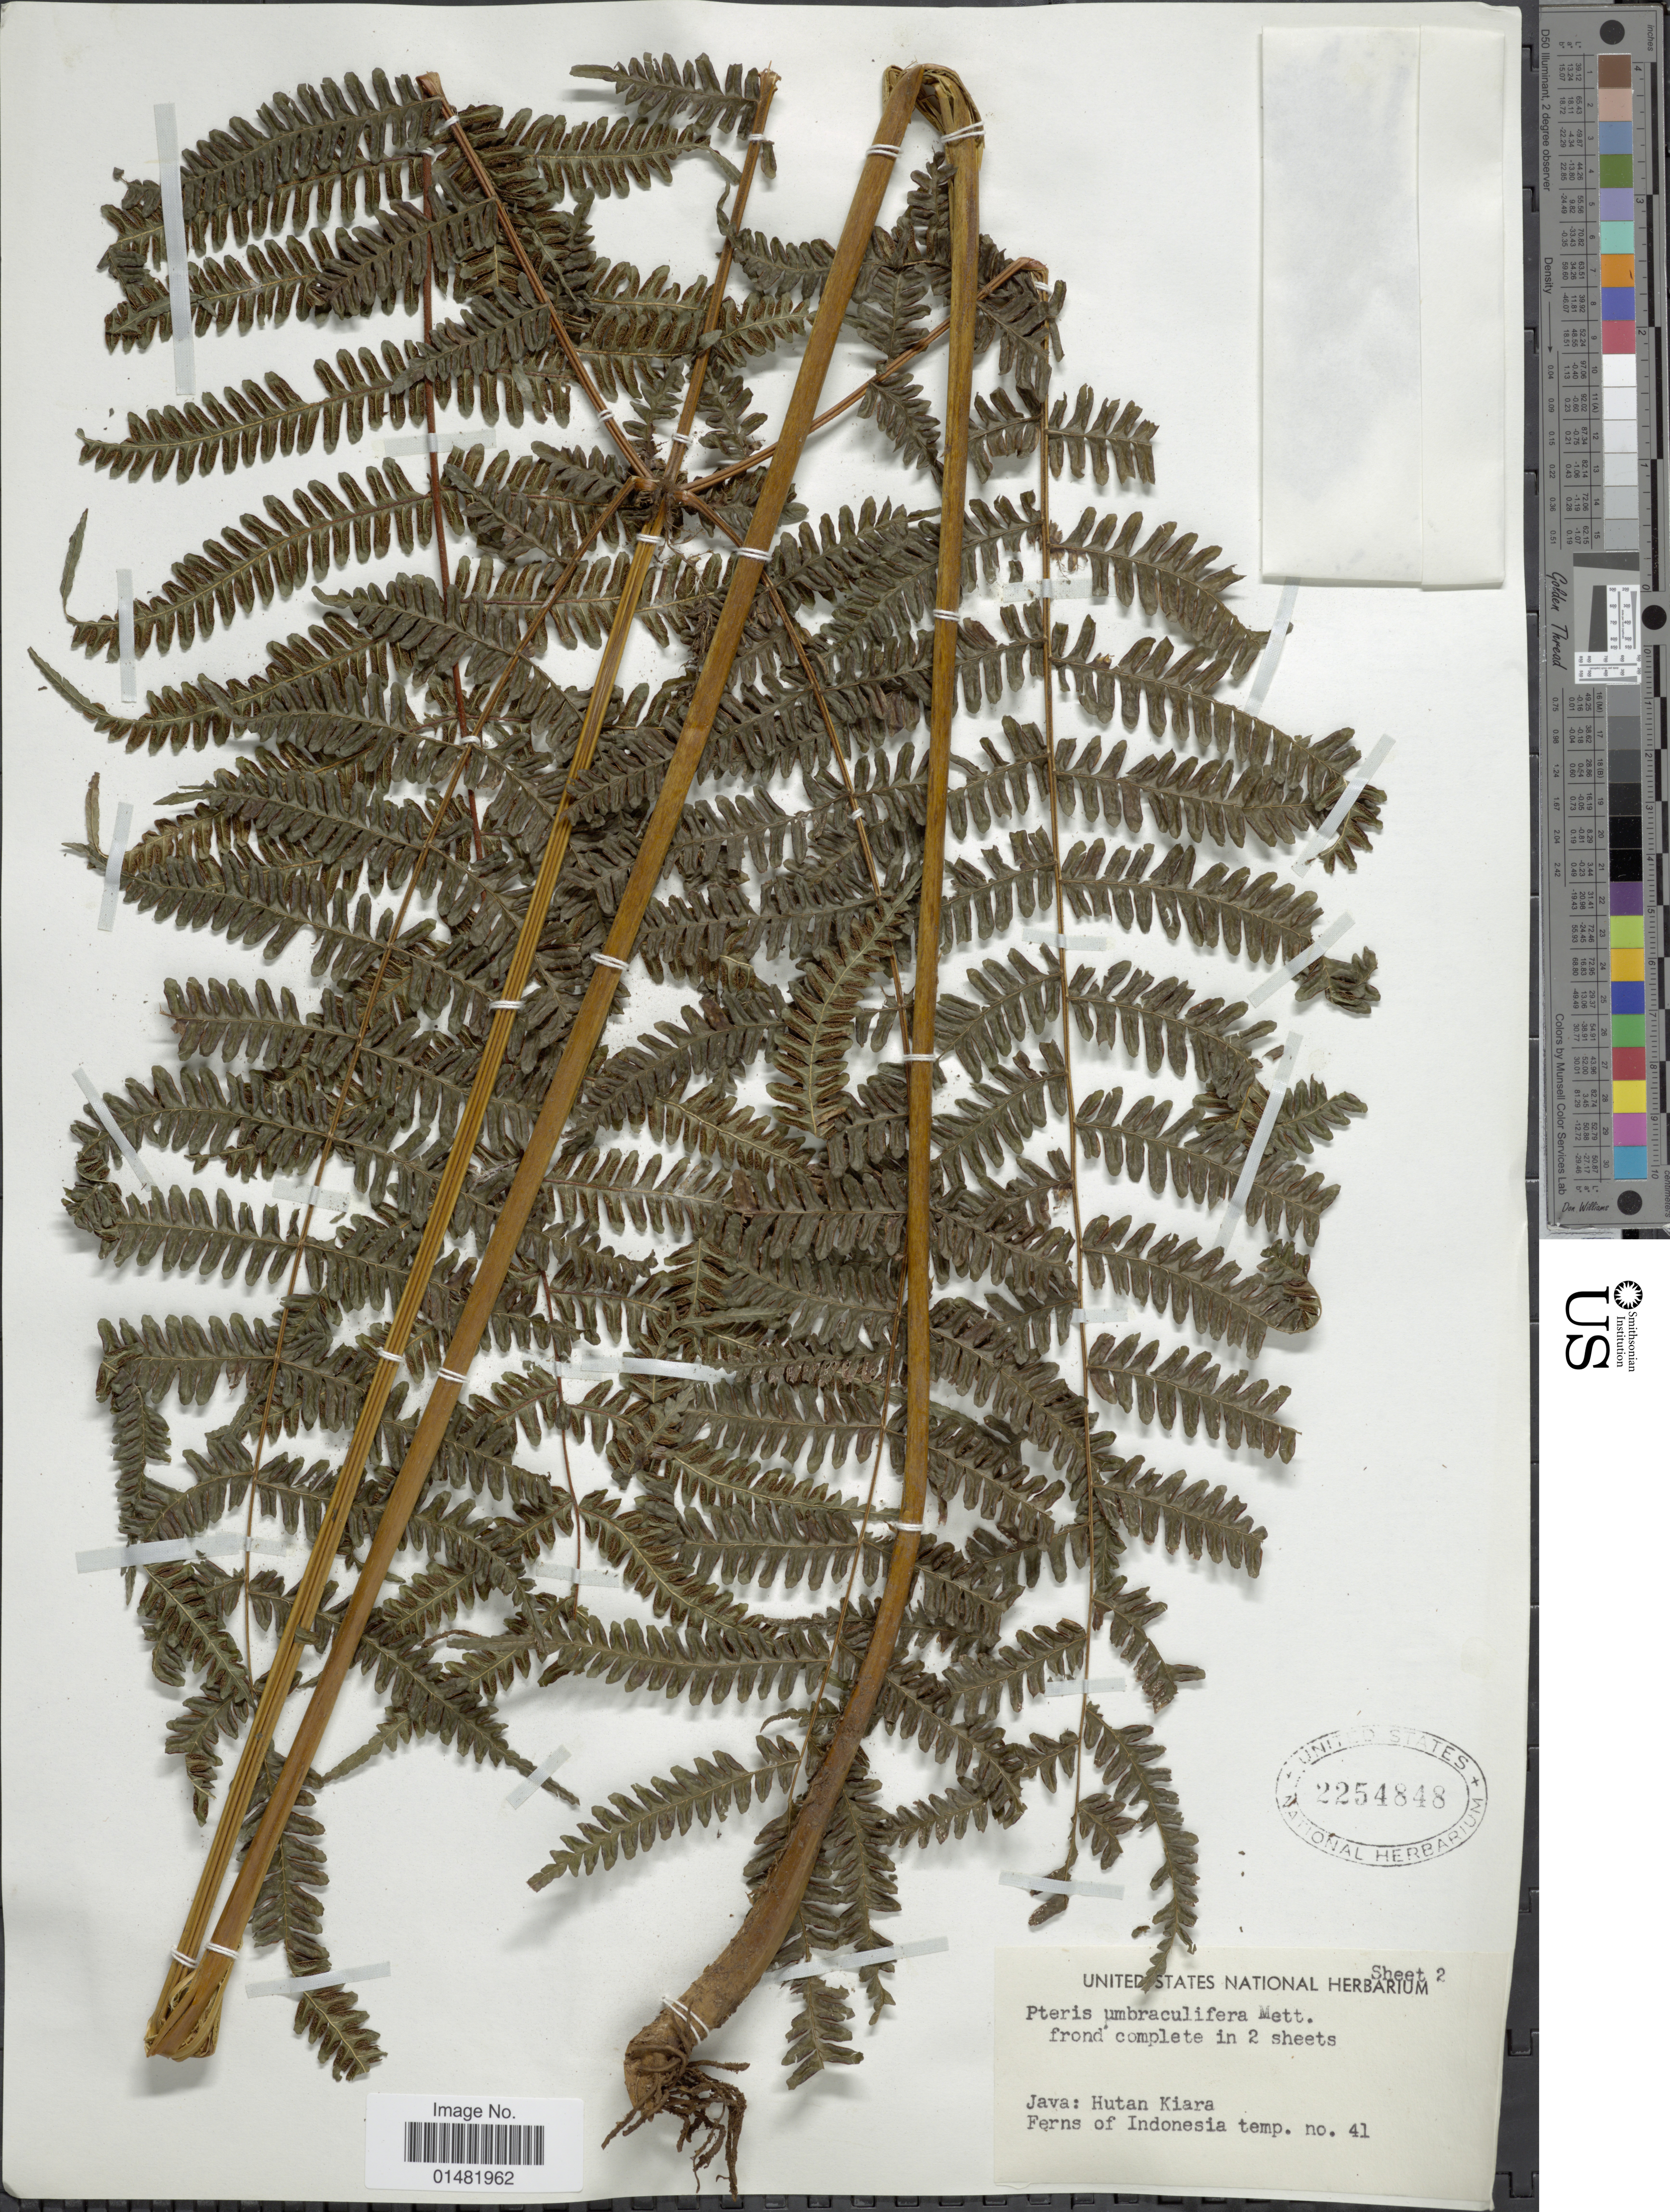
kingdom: Plantae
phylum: Tracheophyta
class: Polypodiopsida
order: Polypodiales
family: Pteridaceae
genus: Pteris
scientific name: Pteris umbraculifera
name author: Mett.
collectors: U.S. National Herbarium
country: Indonesia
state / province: Java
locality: Hutan Kiara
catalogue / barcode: US 2254848